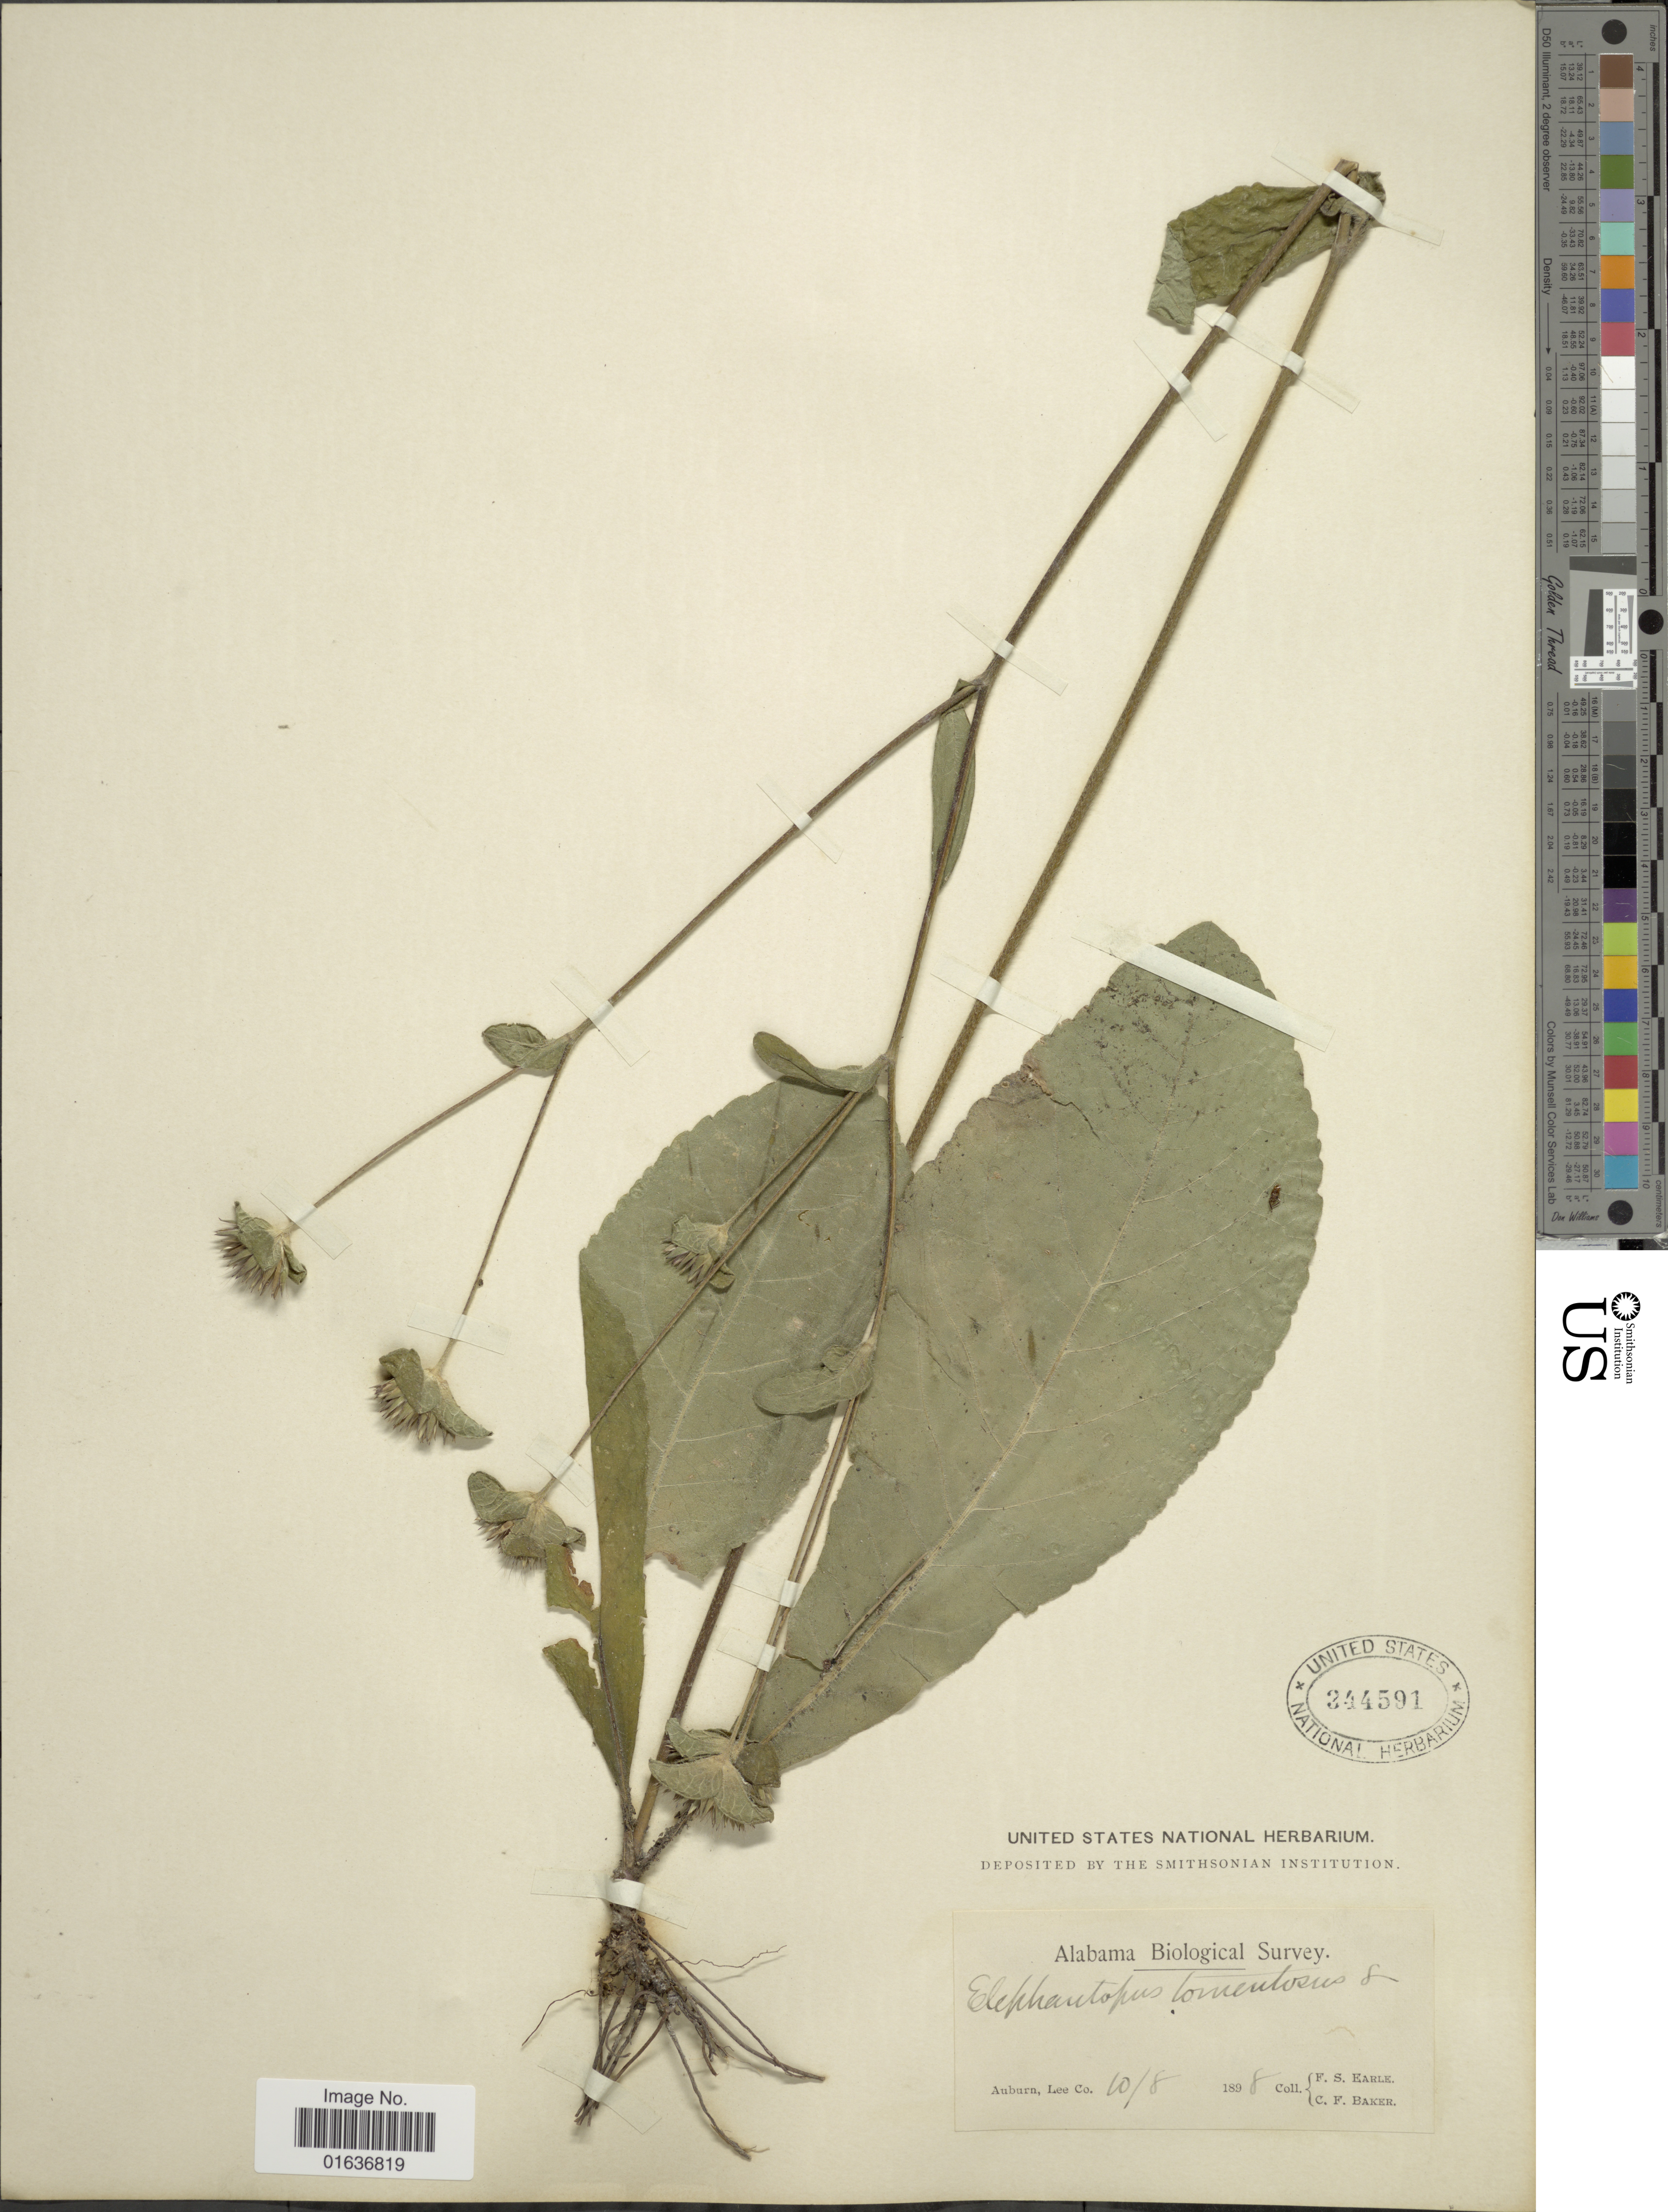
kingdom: Plantae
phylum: Tracheophyta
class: Magnoliopsida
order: Asterales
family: Asteraceae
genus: Elephantopus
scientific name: Elephantopus tomentosus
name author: L.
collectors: F. S. Earle & C. F. Baker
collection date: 1898-10-08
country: United States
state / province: Alabama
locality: Auburn, Lee Co.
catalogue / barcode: US 344591